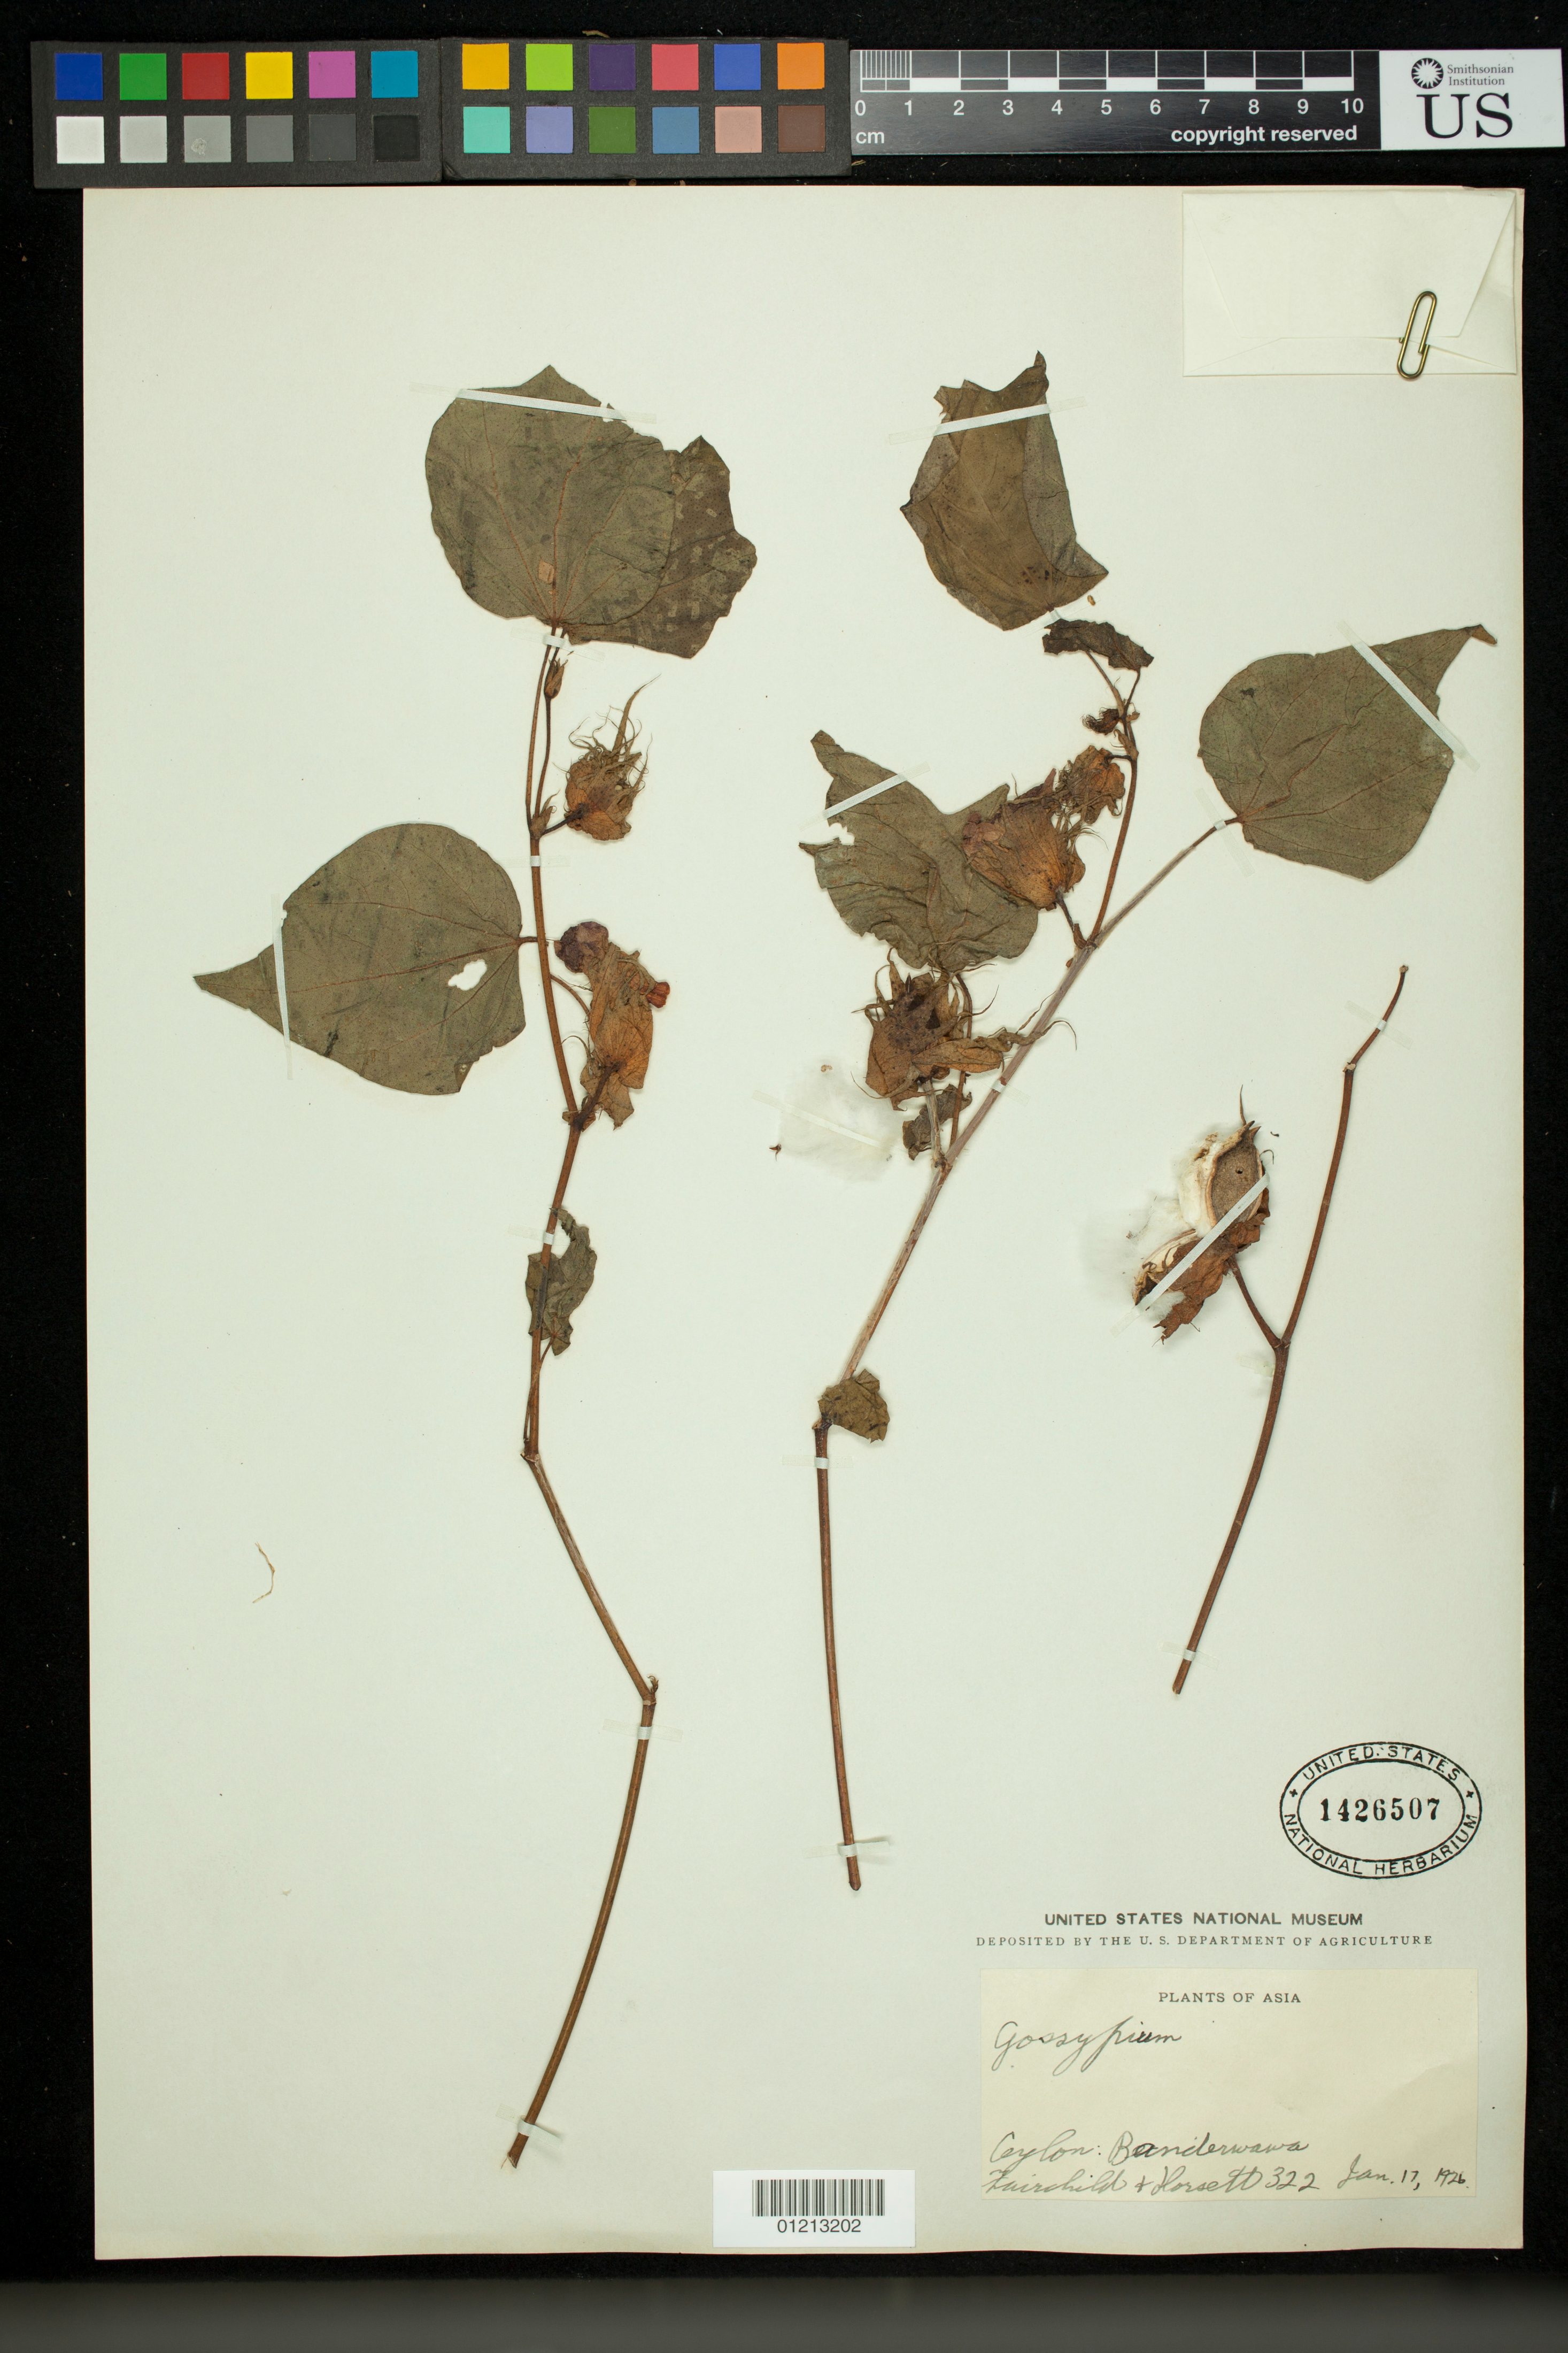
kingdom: Plantae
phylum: Tracheophyta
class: Magnoliopsida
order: Malvales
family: Malvaceae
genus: Gossypium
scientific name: Gossypium sp.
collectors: -. Fairchild & -. Horsett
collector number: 322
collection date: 1926-01-17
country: Sri Lanka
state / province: Uva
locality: Ceylon: Banderwawa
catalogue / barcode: US 1426507